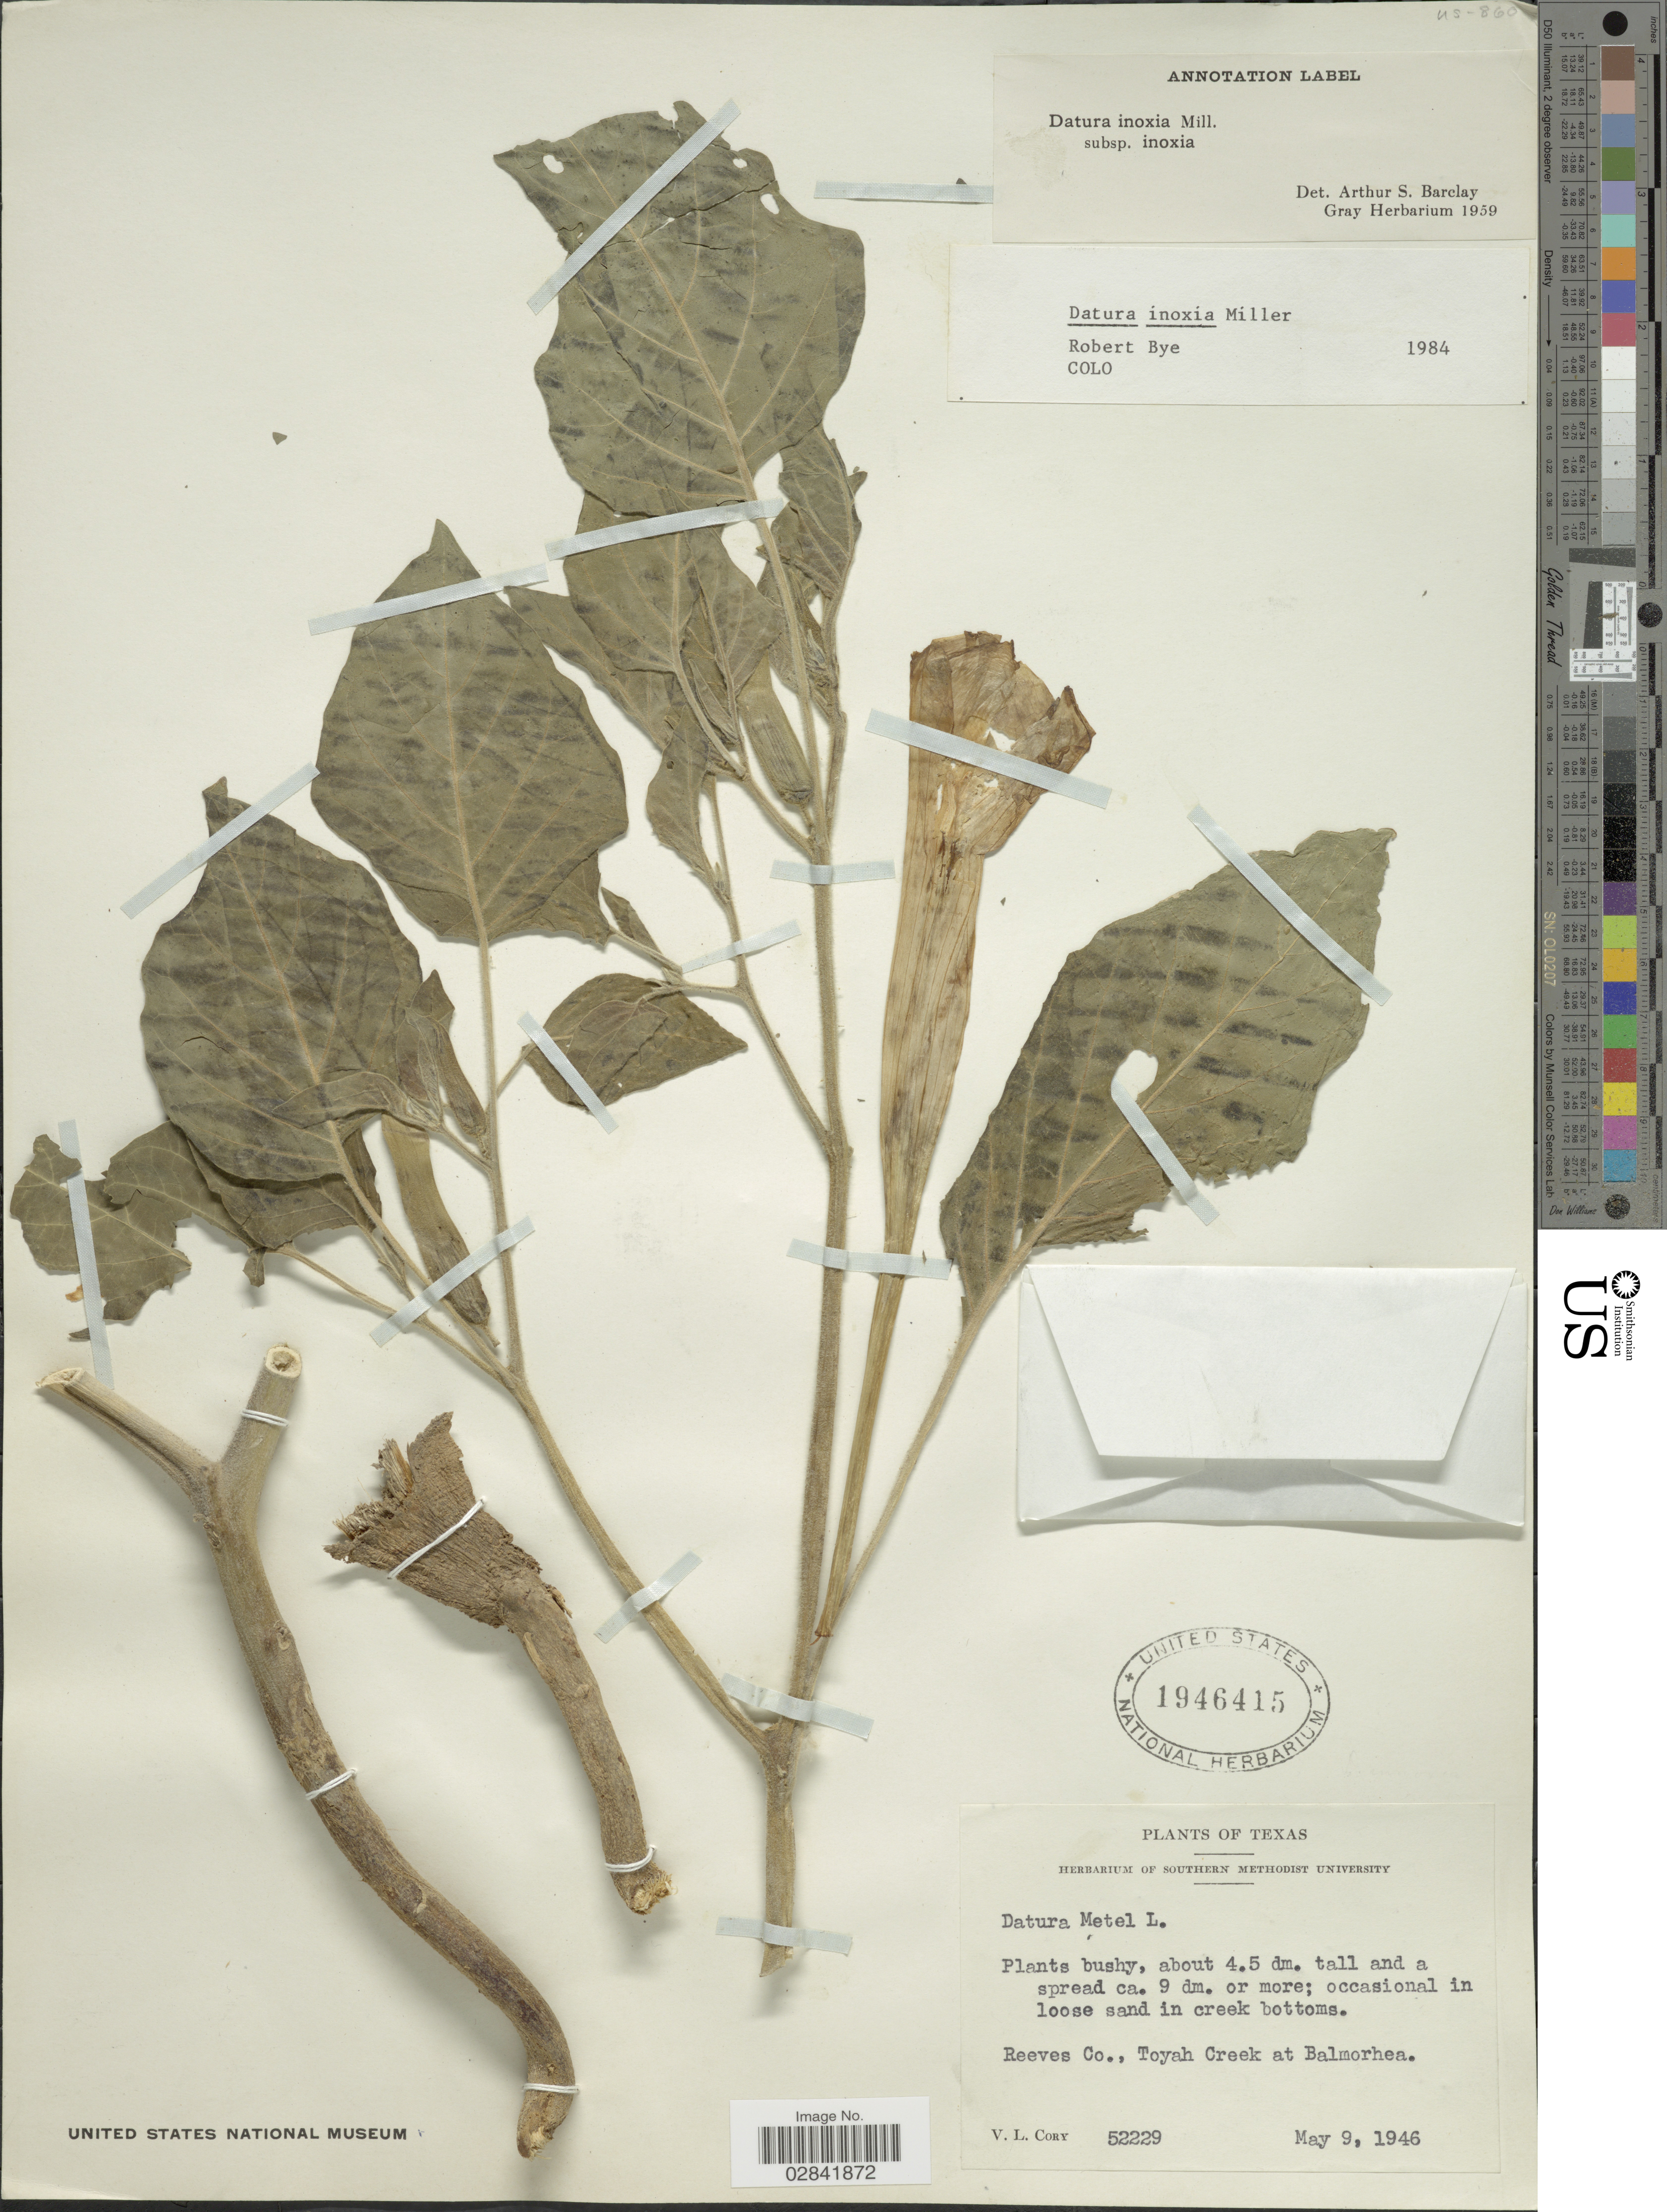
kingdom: Plantae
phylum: Tracheophyta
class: Magnoliopsida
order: Solanales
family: Solanaceae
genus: Datura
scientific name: Datura innoxia subsp. quinquecuspidata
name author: (Torr.) A.S. Barclay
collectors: V. Cory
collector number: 52229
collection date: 1946-05-09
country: United States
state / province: Texas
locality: Reeves Co., Toyah Creek at Balmorhea.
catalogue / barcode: US 1946415